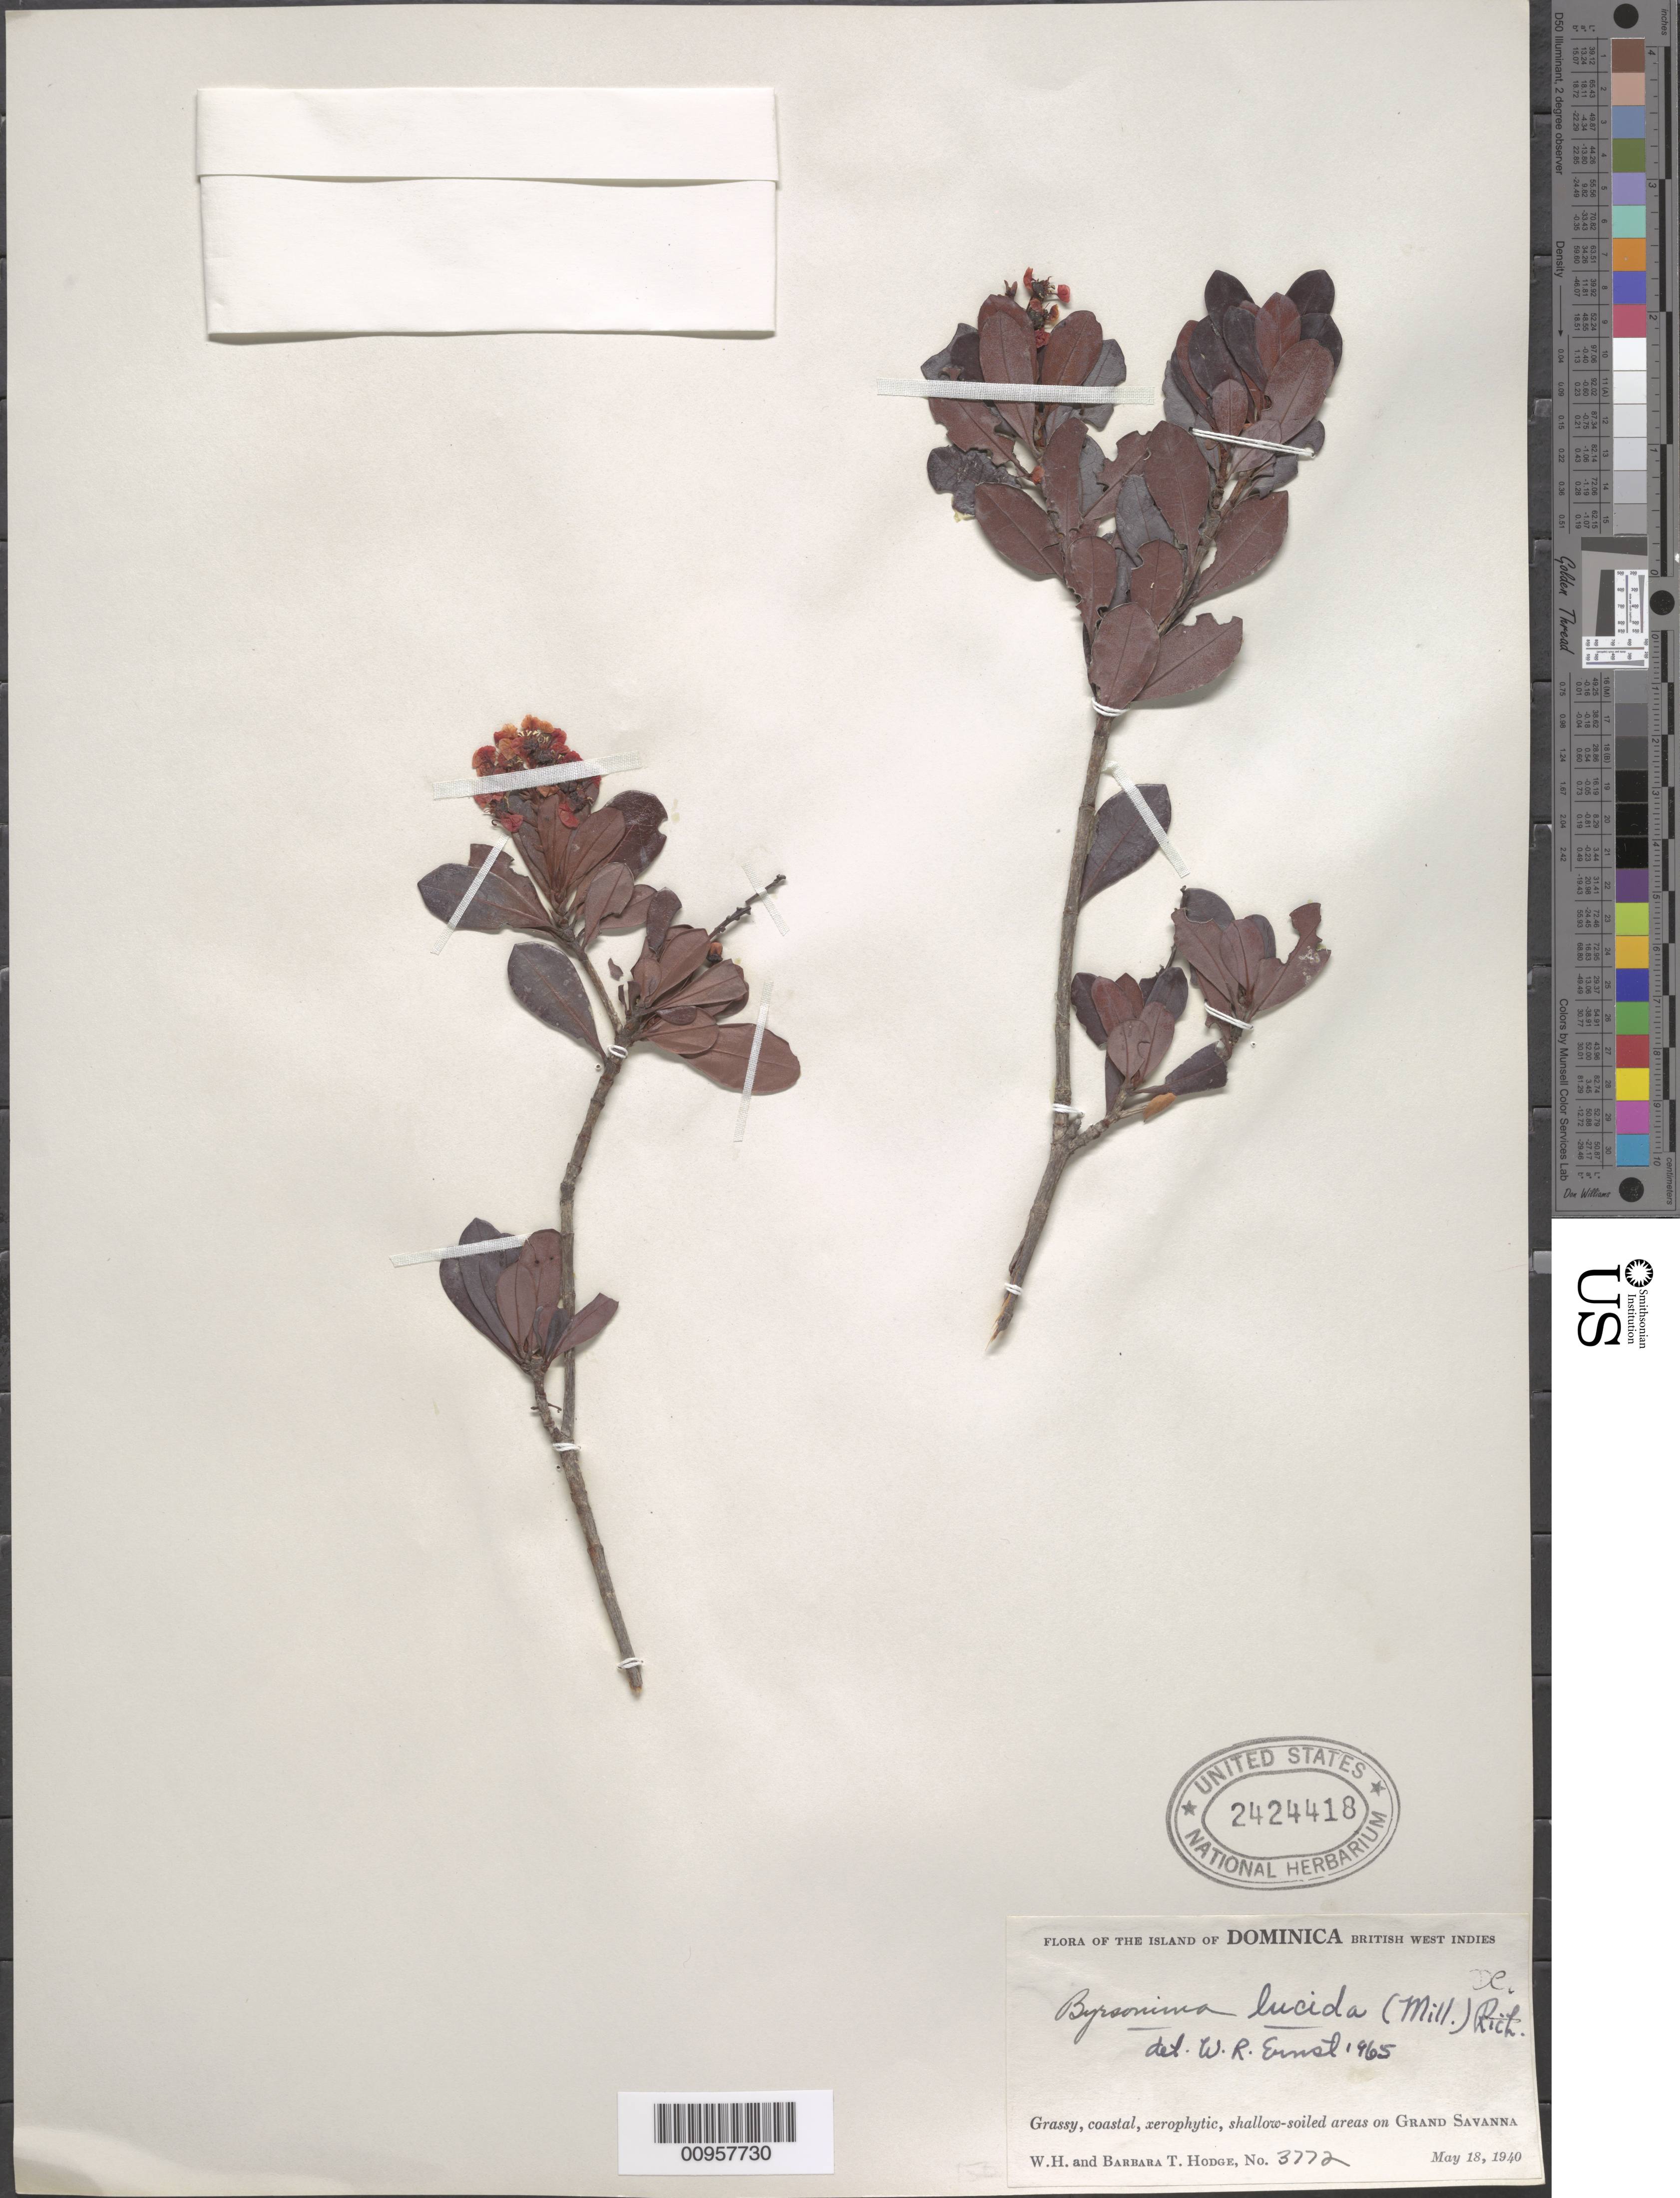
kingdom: Plantae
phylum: Tracheophyta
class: Magnoliopsida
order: Malpighiales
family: Malpighiaceae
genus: Byrsonima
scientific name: Byrsonima lucida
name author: (Mill.) DC.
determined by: Ernst, W. R., (US), NMNH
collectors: W. Hodge & B. Hodge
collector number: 3772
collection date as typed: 18 May 1940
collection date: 1940-05-18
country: Dominica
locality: Grand Savanna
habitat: Grassy, coastal, xerophytic, shallow-soiled areas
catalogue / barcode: US 2424418